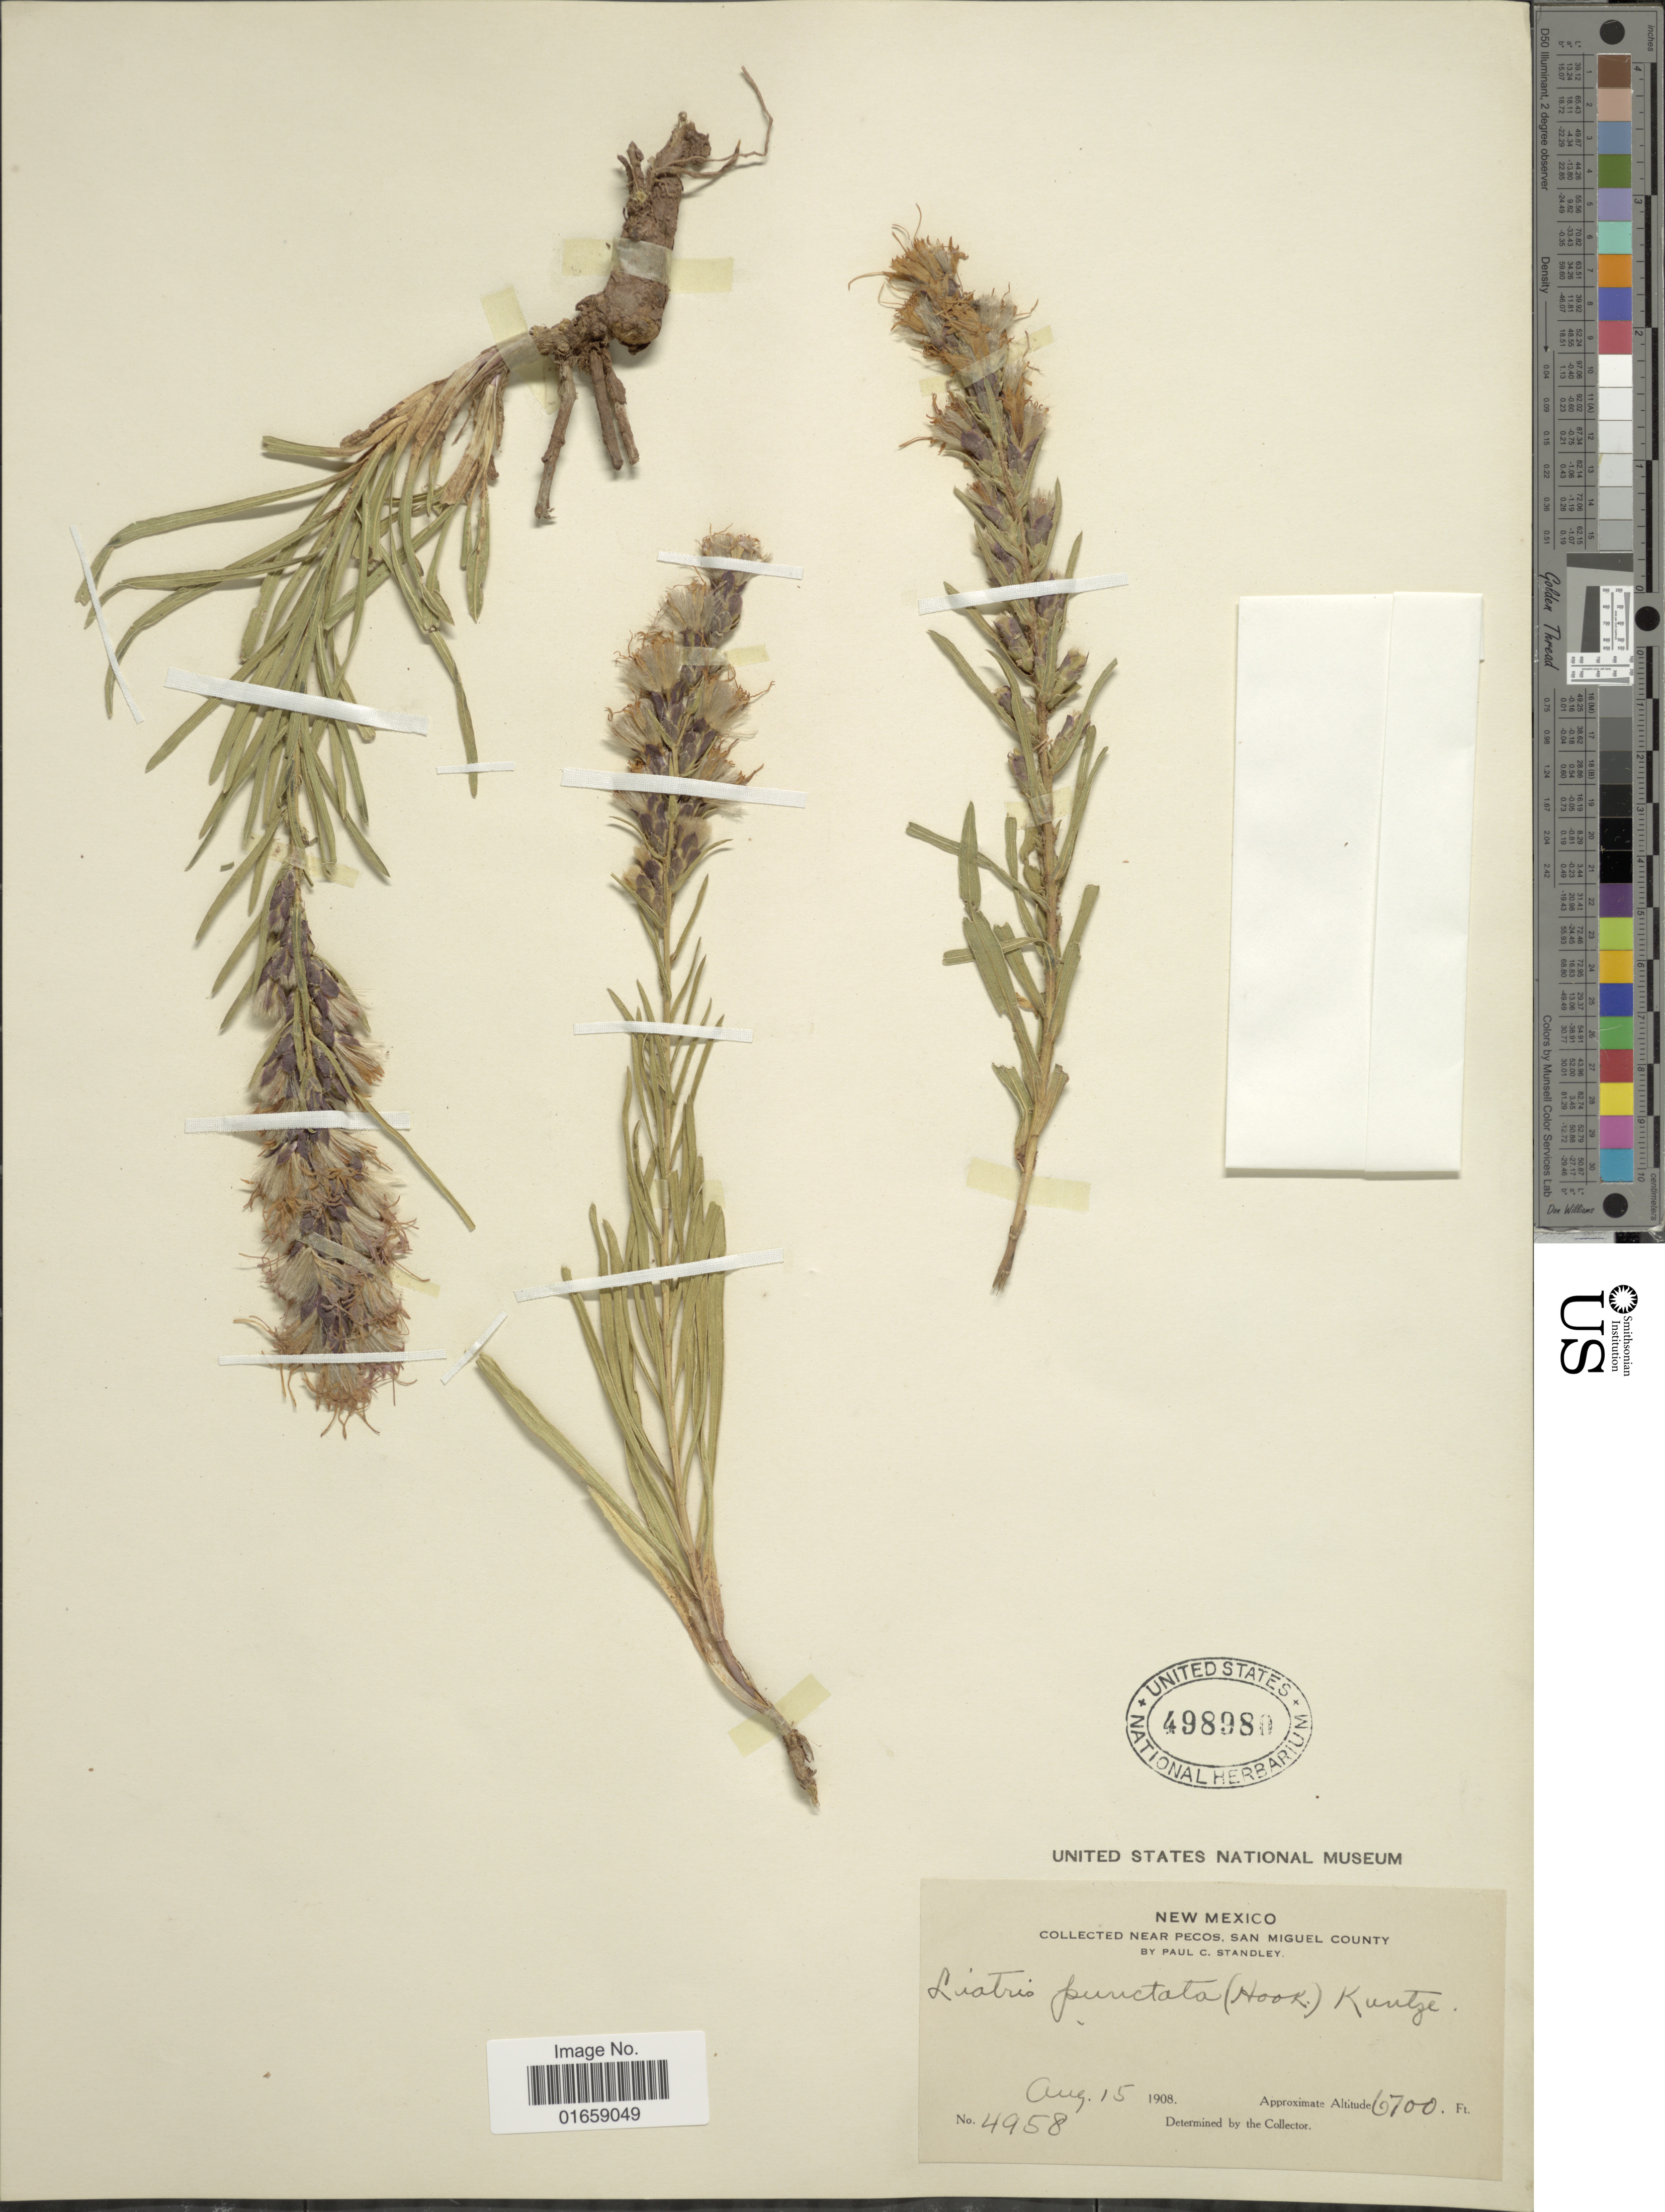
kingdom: Plantae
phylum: Tracheophyta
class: Magnoliopsida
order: Asterales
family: Asteraceae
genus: Liatris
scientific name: Liatris punctata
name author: Hook.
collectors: P. C. Standley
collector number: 4958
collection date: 1908-08-15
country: United States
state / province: New Mexico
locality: Near Pecos, San Miguel County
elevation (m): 2042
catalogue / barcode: US 498980